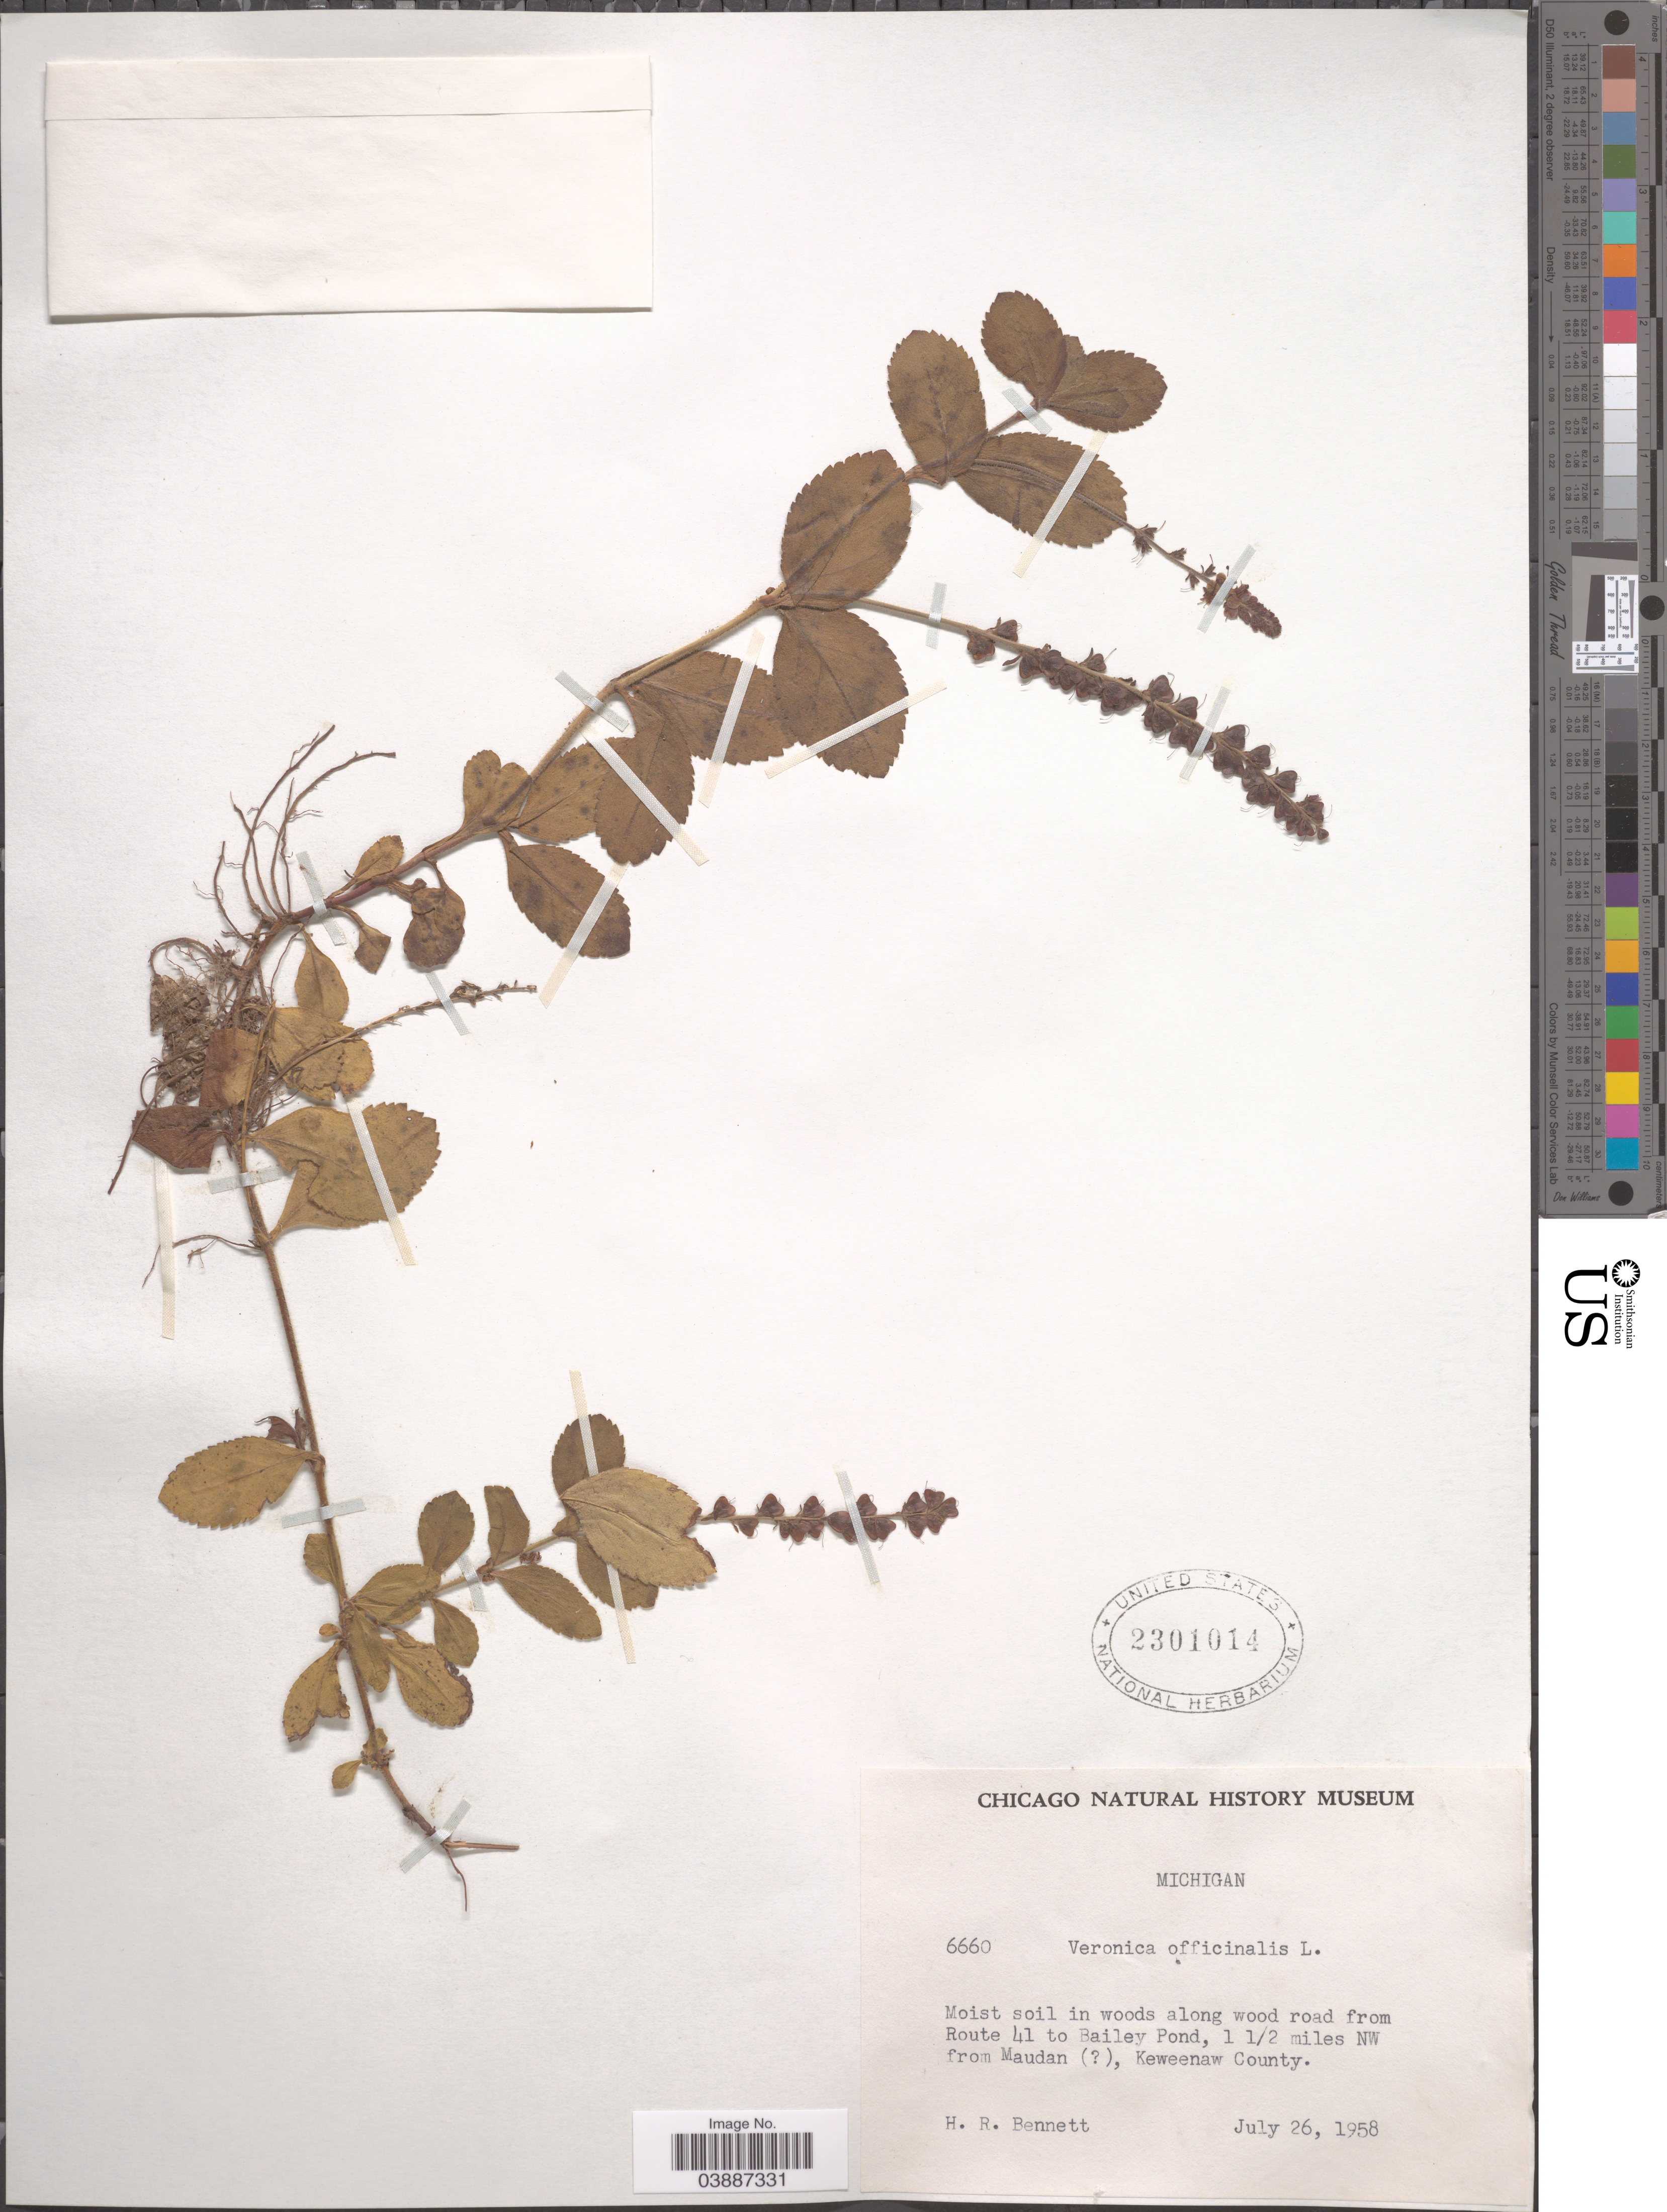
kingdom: Plantae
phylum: Tracheophyta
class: Magnoliopsida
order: Lamiales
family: Plantaginaceae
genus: Veronica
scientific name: Veronica officinalis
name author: L.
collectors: H. R. Bennett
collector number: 6660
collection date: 1958-07-26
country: United States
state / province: Michigan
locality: Moist soil in woods along wood road from Route 41 to Bailey Pond, 1 1/2 miles NW from Maudan ( [unsure placement]), Keweenaw County.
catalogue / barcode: US 2301014